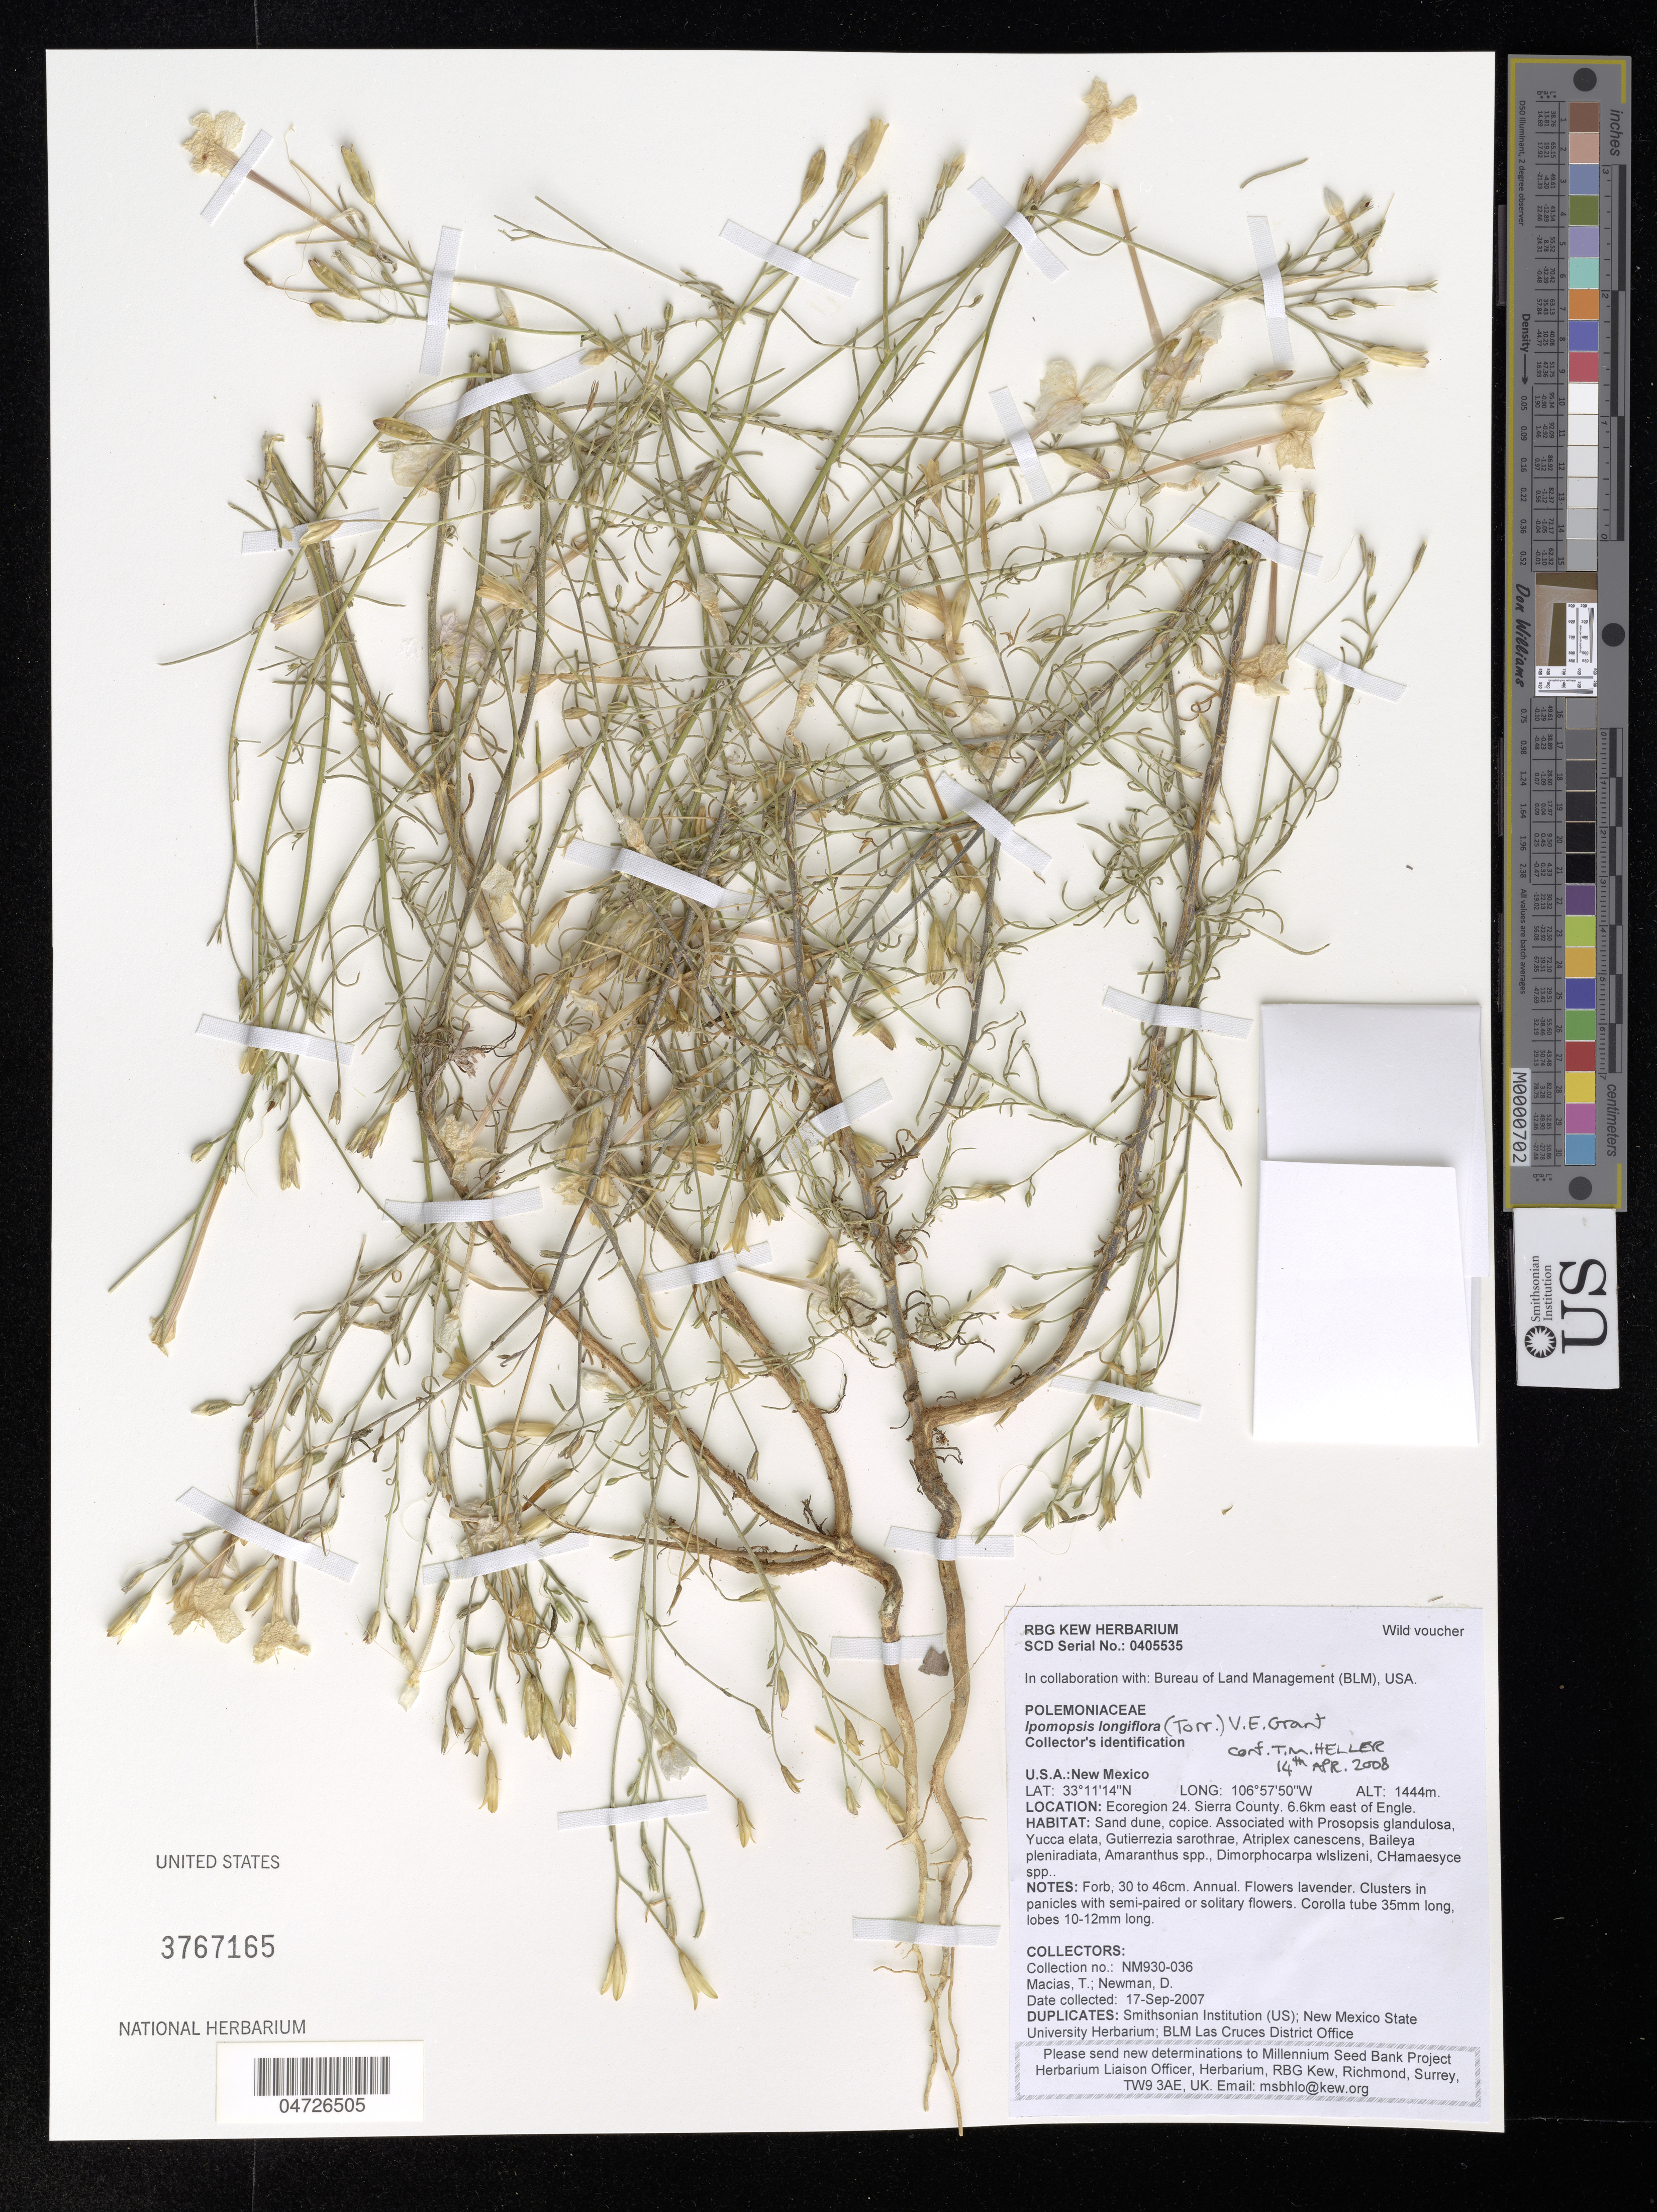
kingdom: Plantae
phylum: Tracheophyta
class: Magnoliopsida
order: Ericales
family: Polemoniaceae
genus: Ipomopsis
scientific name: Ipomopsis longiflora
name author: (Torr.) V.E. Grant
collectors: T. Macias & D. Newman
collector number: NM930-036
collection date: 2007-09-17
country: United States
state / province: New Mexico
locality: Ecoregion 24. Sierra County. 6.6km east of Engle.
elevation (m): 1444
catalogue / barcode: US 3767165